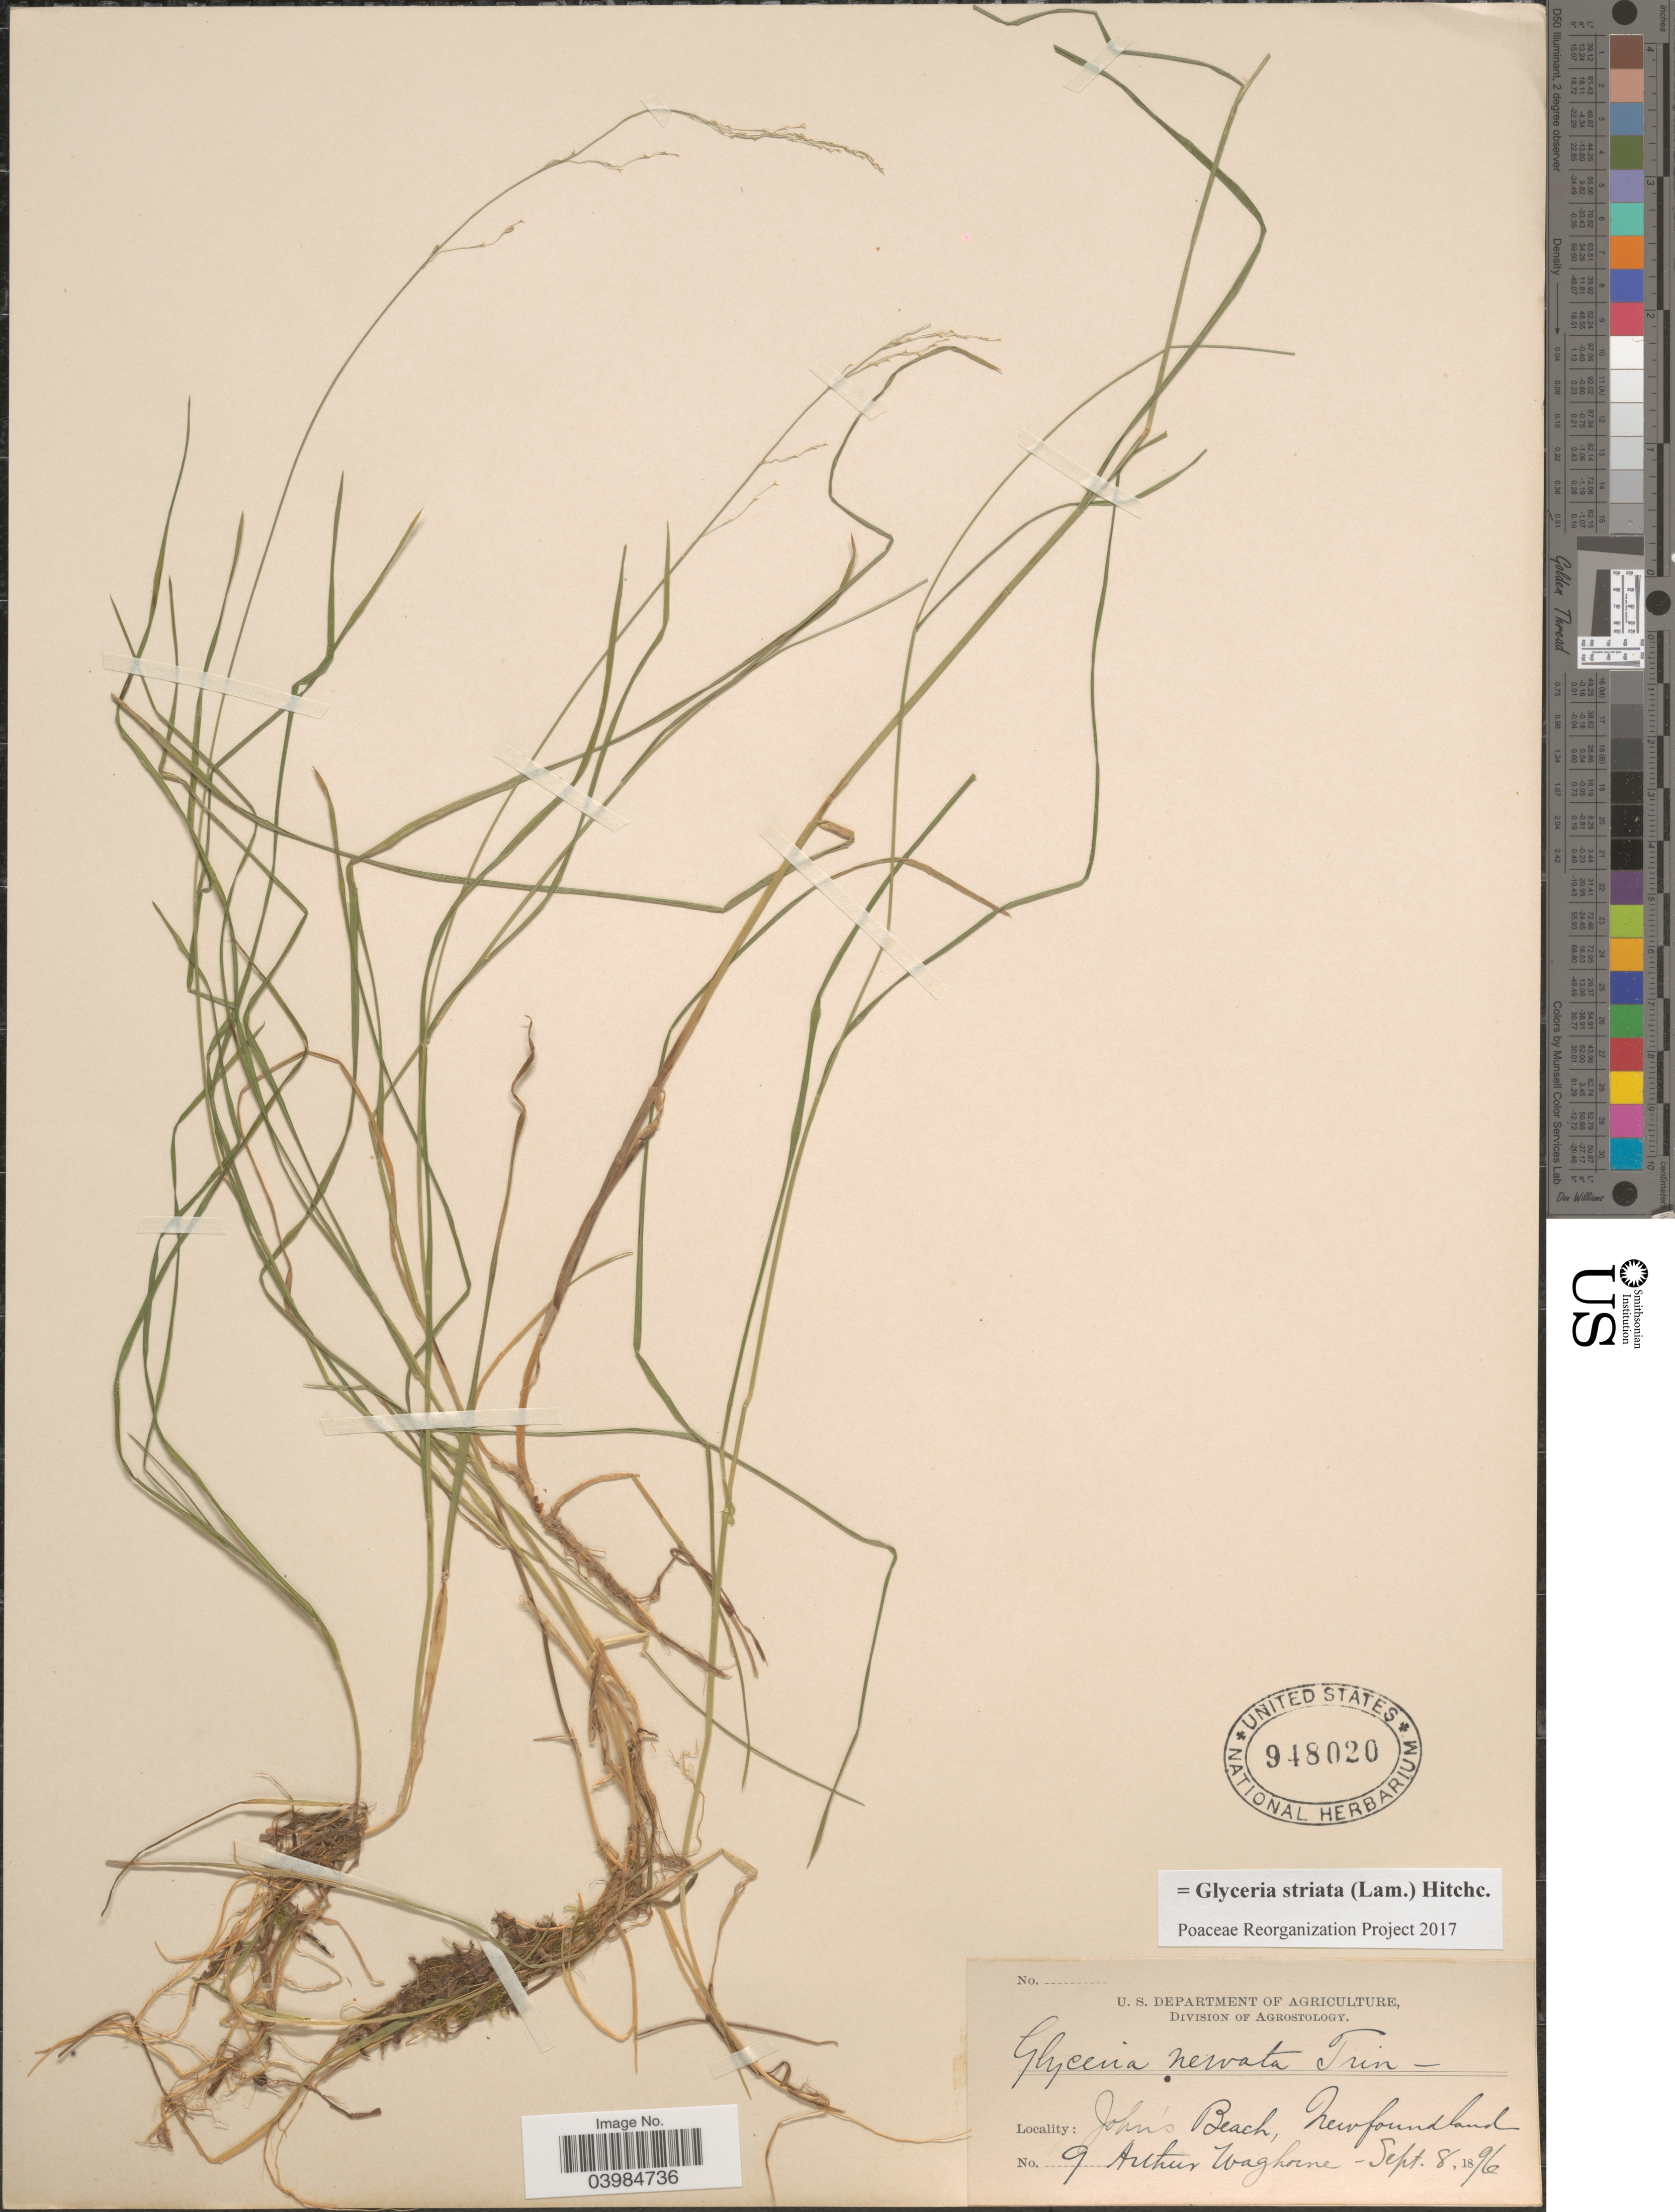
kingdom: Plantae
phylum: Tracheophyta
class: Liliopsida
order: Poales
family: Poaceae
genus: Glyceria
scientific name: Glyceria striata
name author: (Lam.) Hitchc.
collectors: A. Waghorne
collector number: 9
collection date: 1896-09-08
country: Canada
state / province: Newfoundland and Labrador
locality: John's Beach.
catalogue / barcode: US 948020